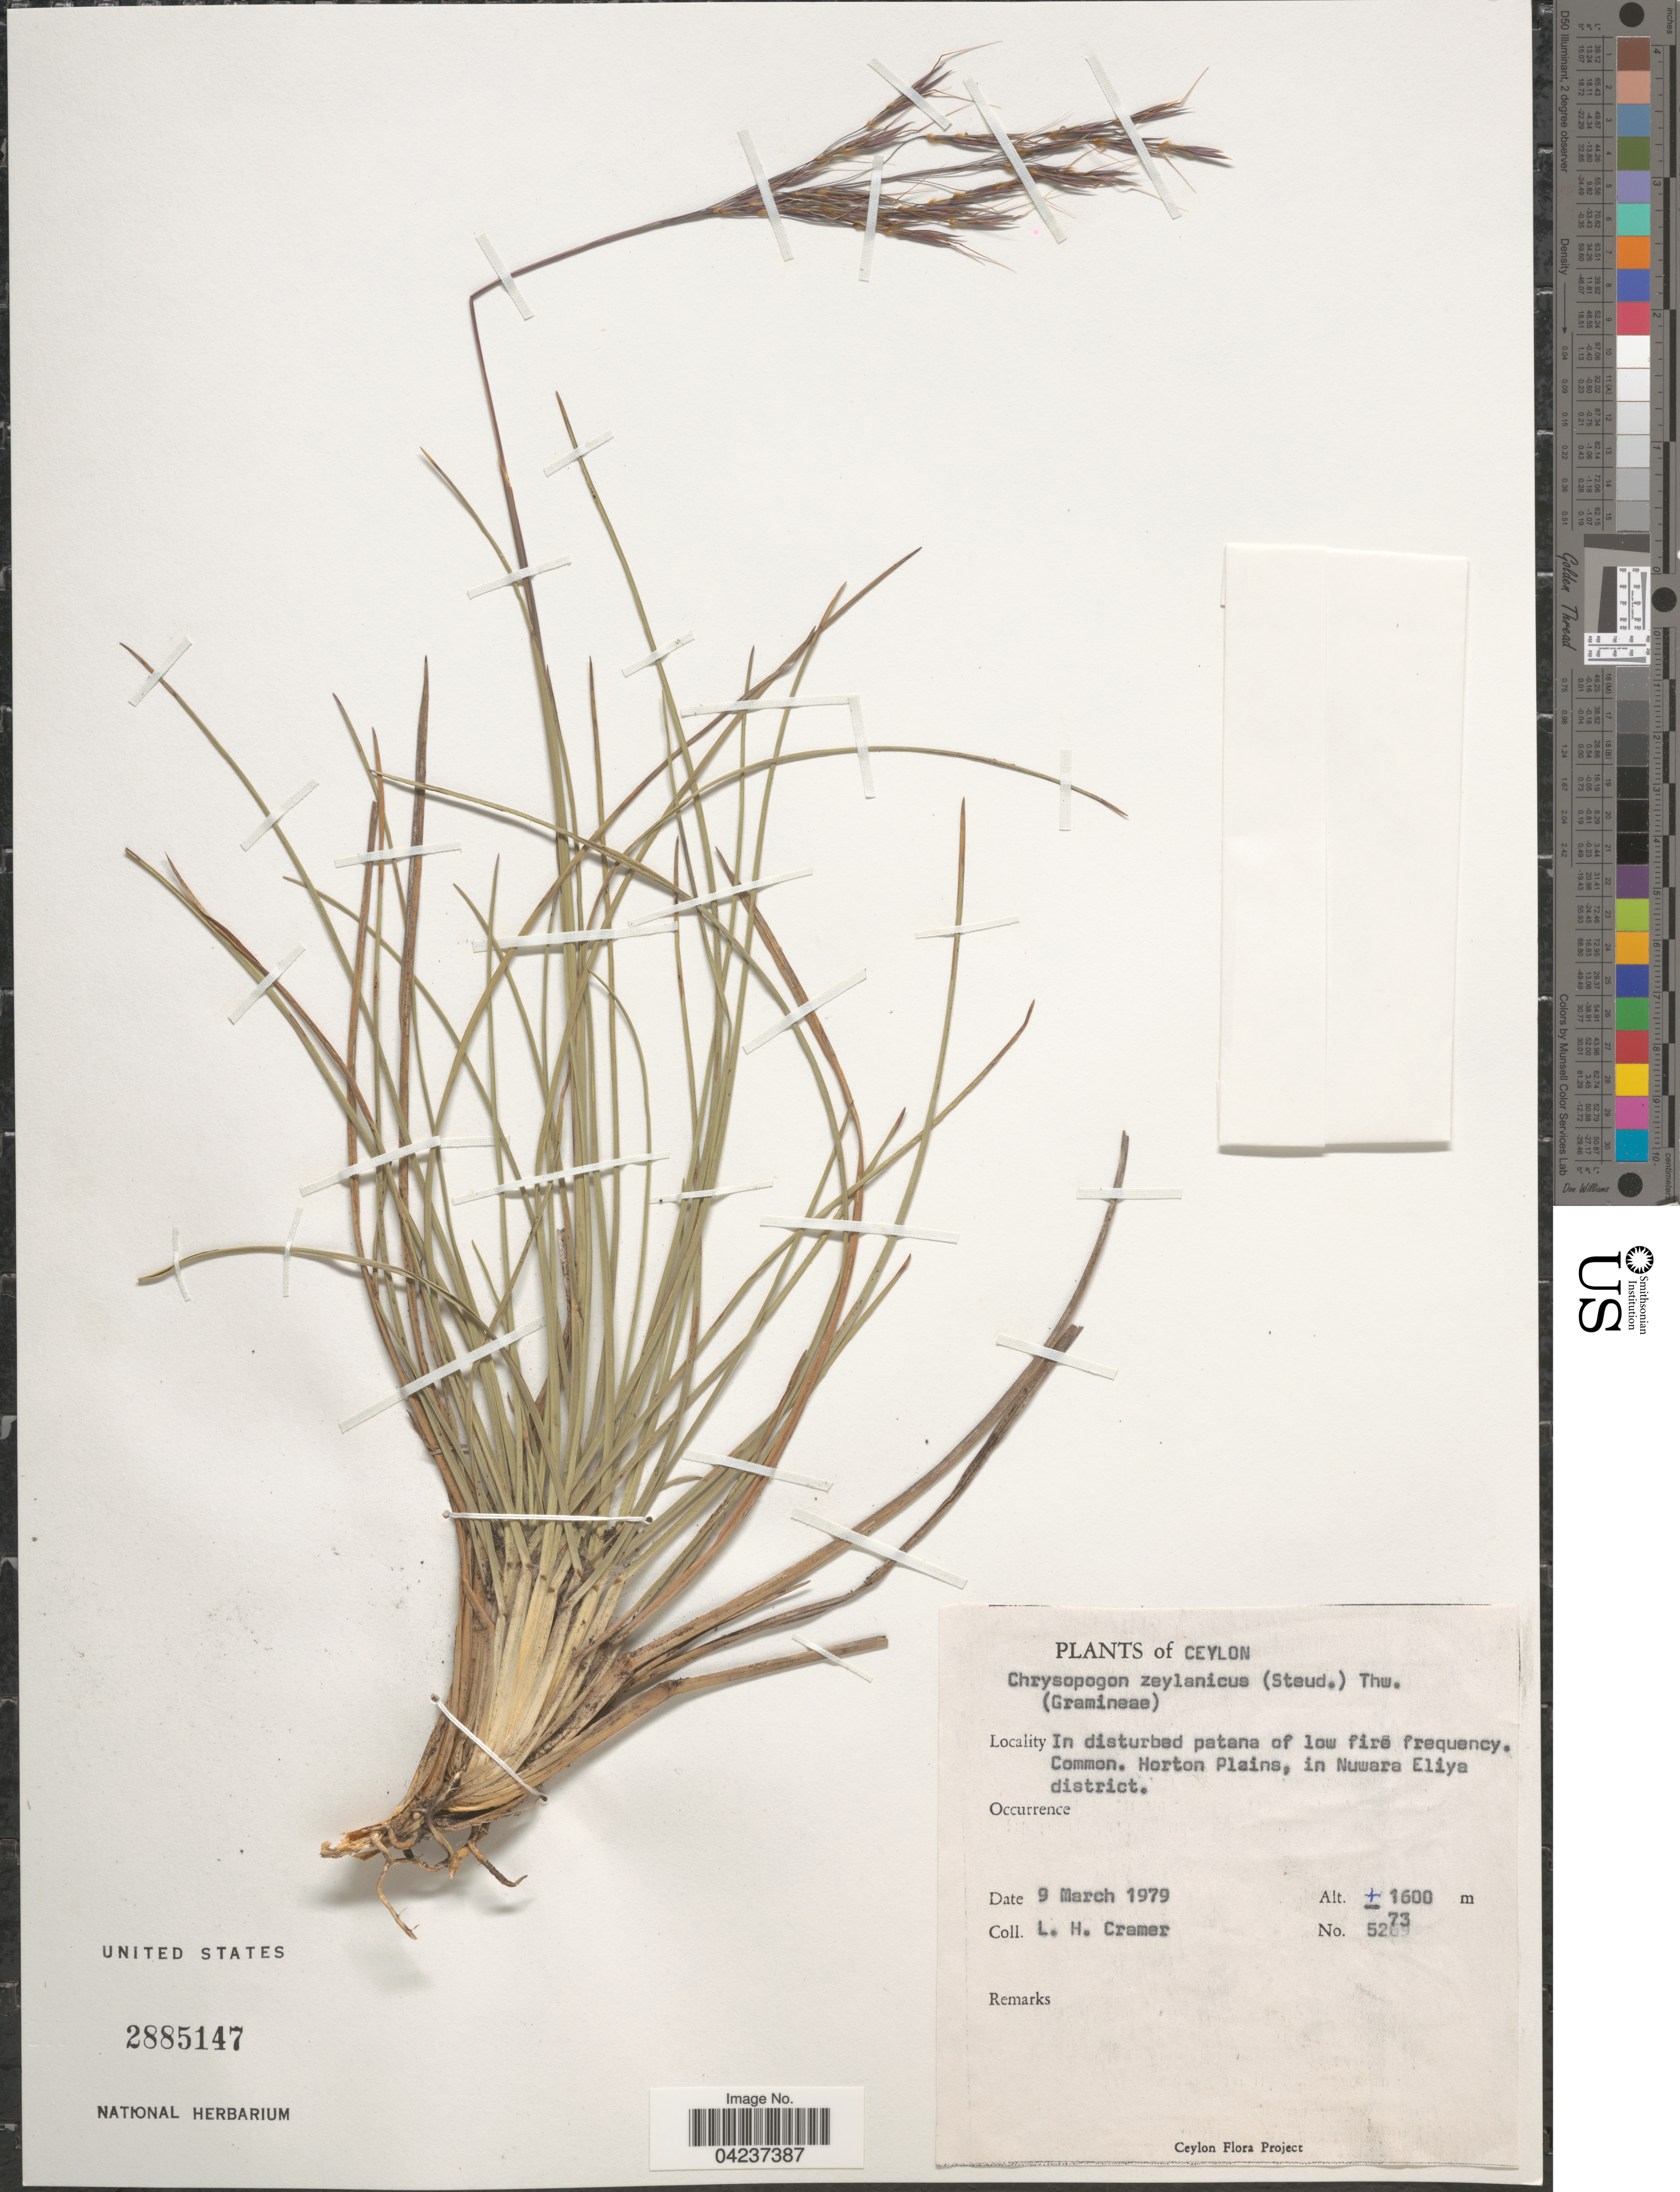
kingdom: Plantae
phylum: Tracheophyta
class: Liliopsida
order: Poales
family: Poaceae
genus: Chrysopogon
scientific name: Chrysopogon nodulibarbis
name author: (Hochst. ex Steud.) Henr.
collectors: L. H. Cramer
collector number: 5273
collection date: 1979-03-09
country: Sri Lanka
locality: Ceylon. Horton Plains, in Nuwara Eliya district.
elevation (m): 1600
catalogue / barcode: US 2885147